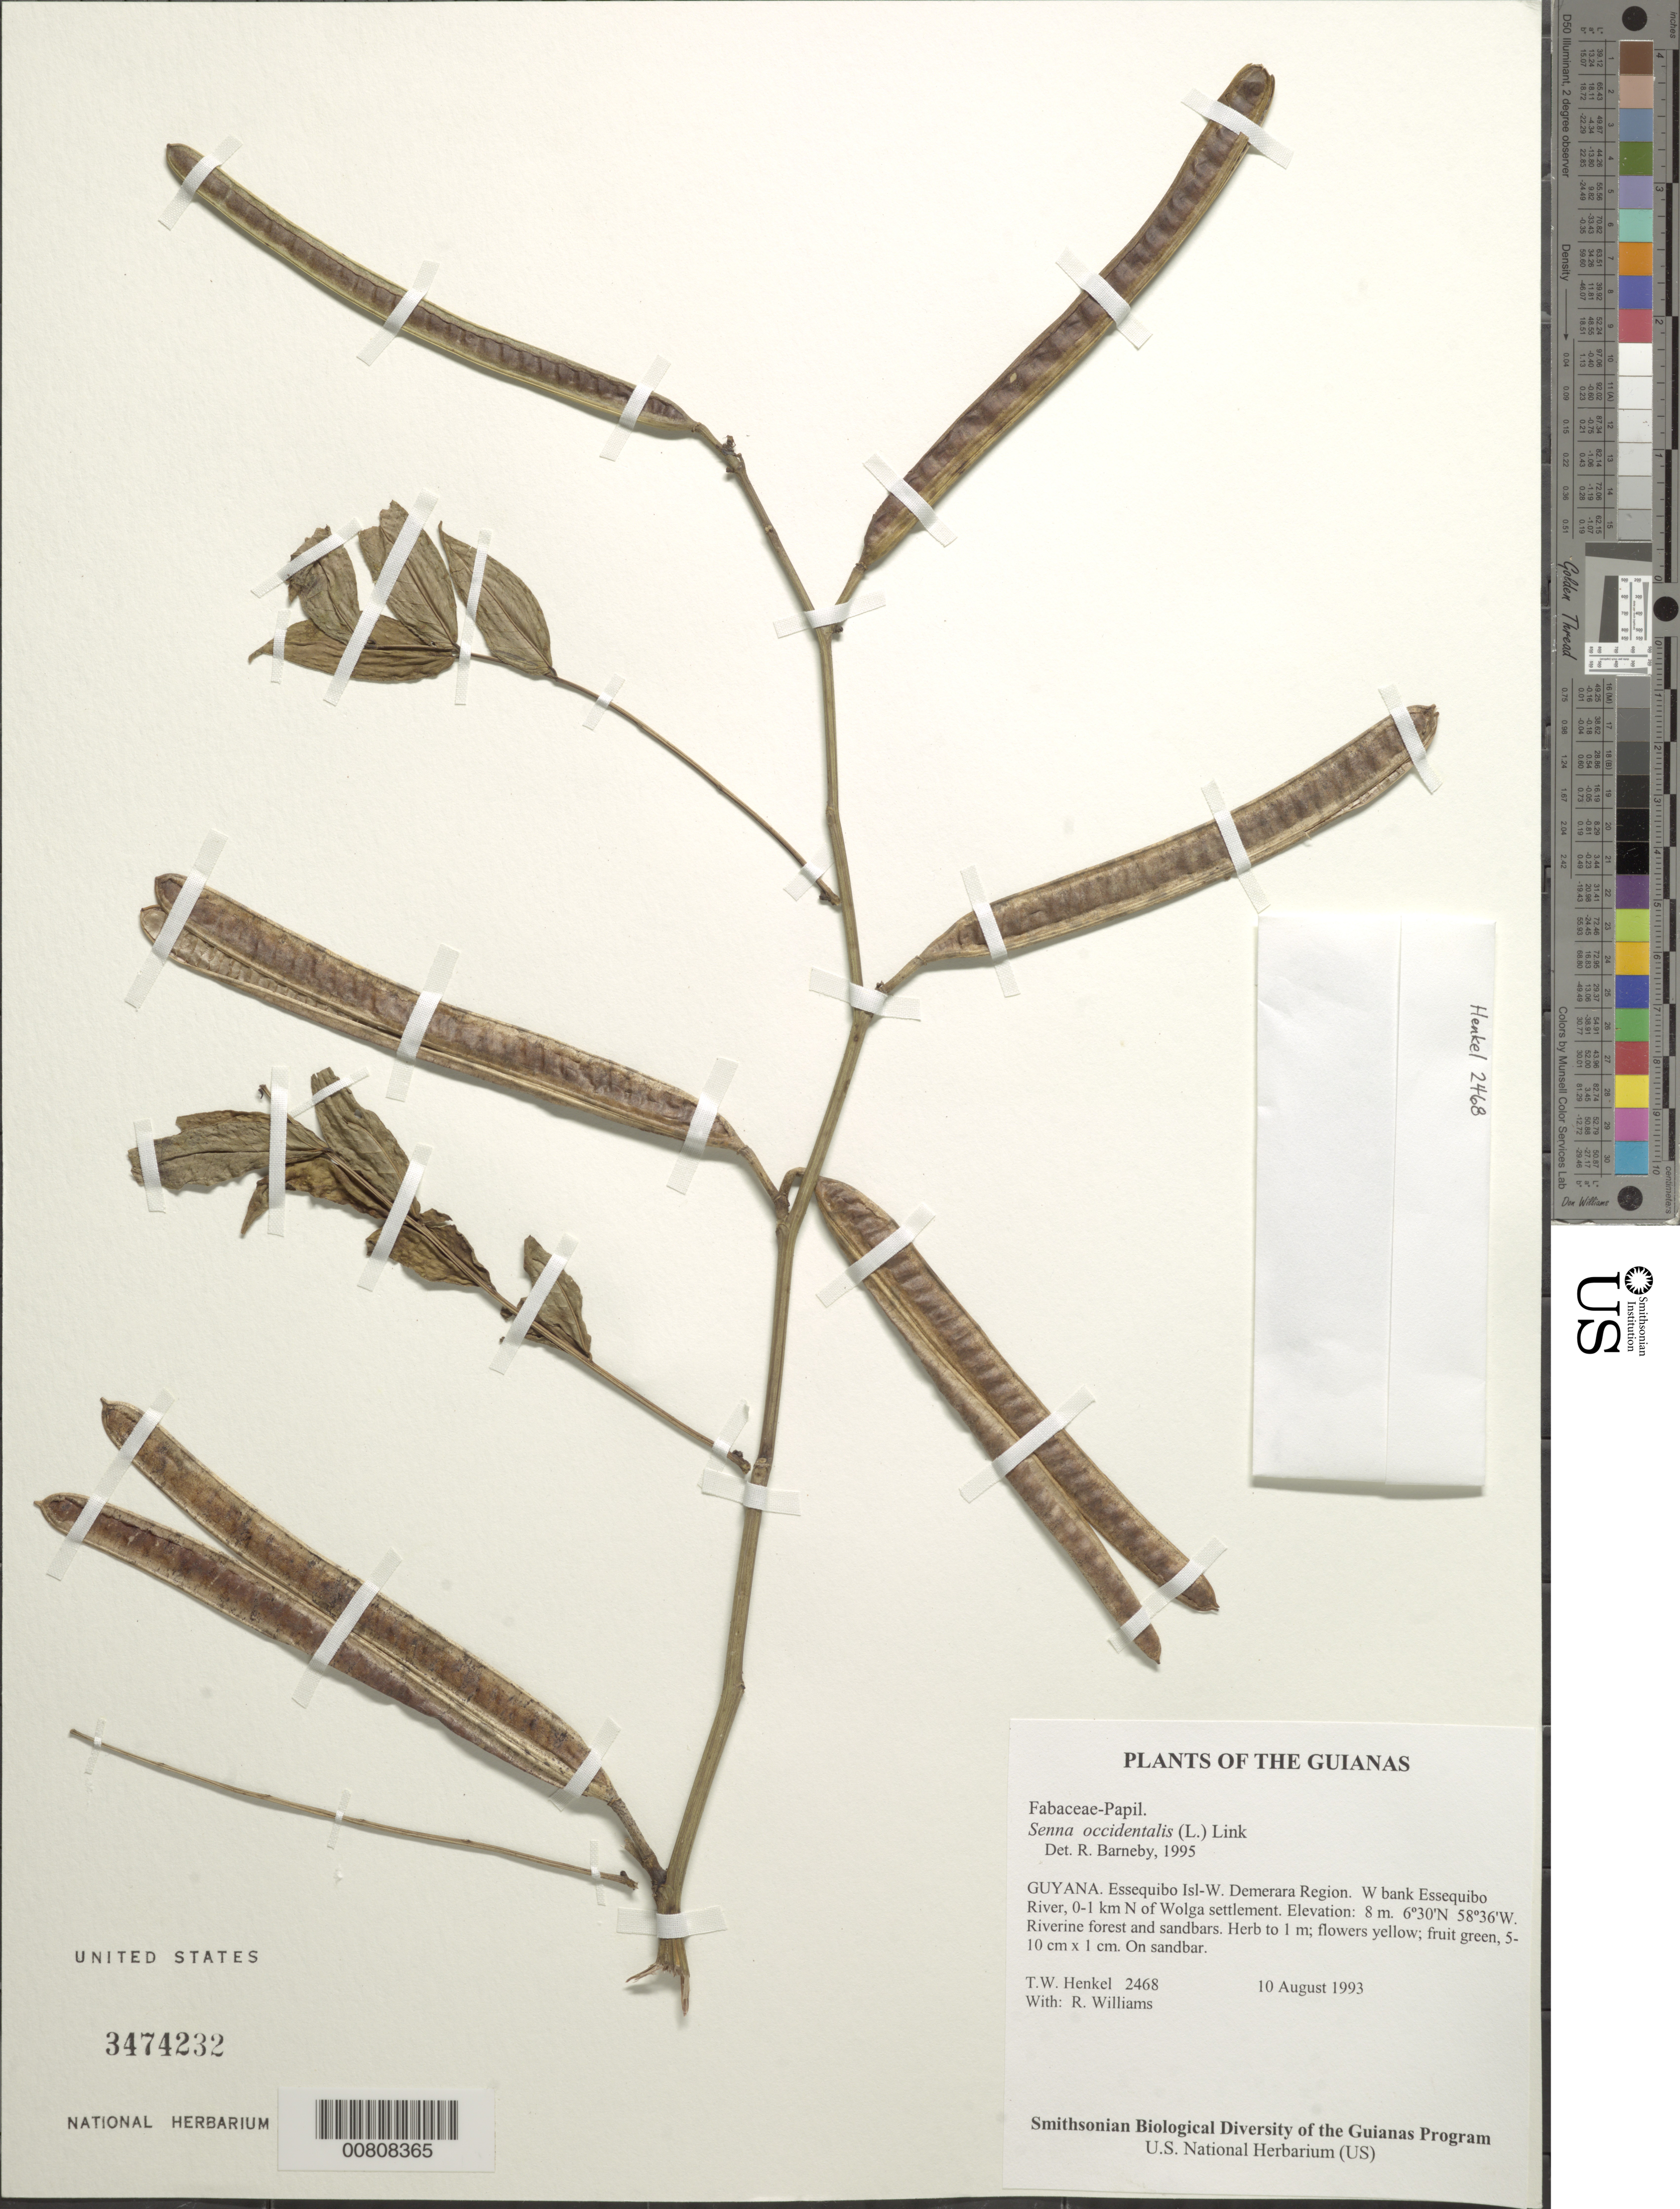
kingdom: Plantae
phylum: Tracheophyta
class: Magnoliopsida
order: Fabales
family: Fabaceae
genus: Senna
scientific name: Senna occidentalis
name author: (L.) Link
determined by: Barneby, Rupert C., (NY)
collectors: T. Henkel & R. Williams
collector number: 2468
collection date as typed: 10 August 1993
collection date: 1993-08-10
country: Guyana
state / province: Essequibo Isl-W. Demerara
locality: W bank Essequibo River, 0-1 km N of Wolga settlement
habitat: Riverine forest and sandbars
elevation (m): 8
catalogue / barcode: US 3474232